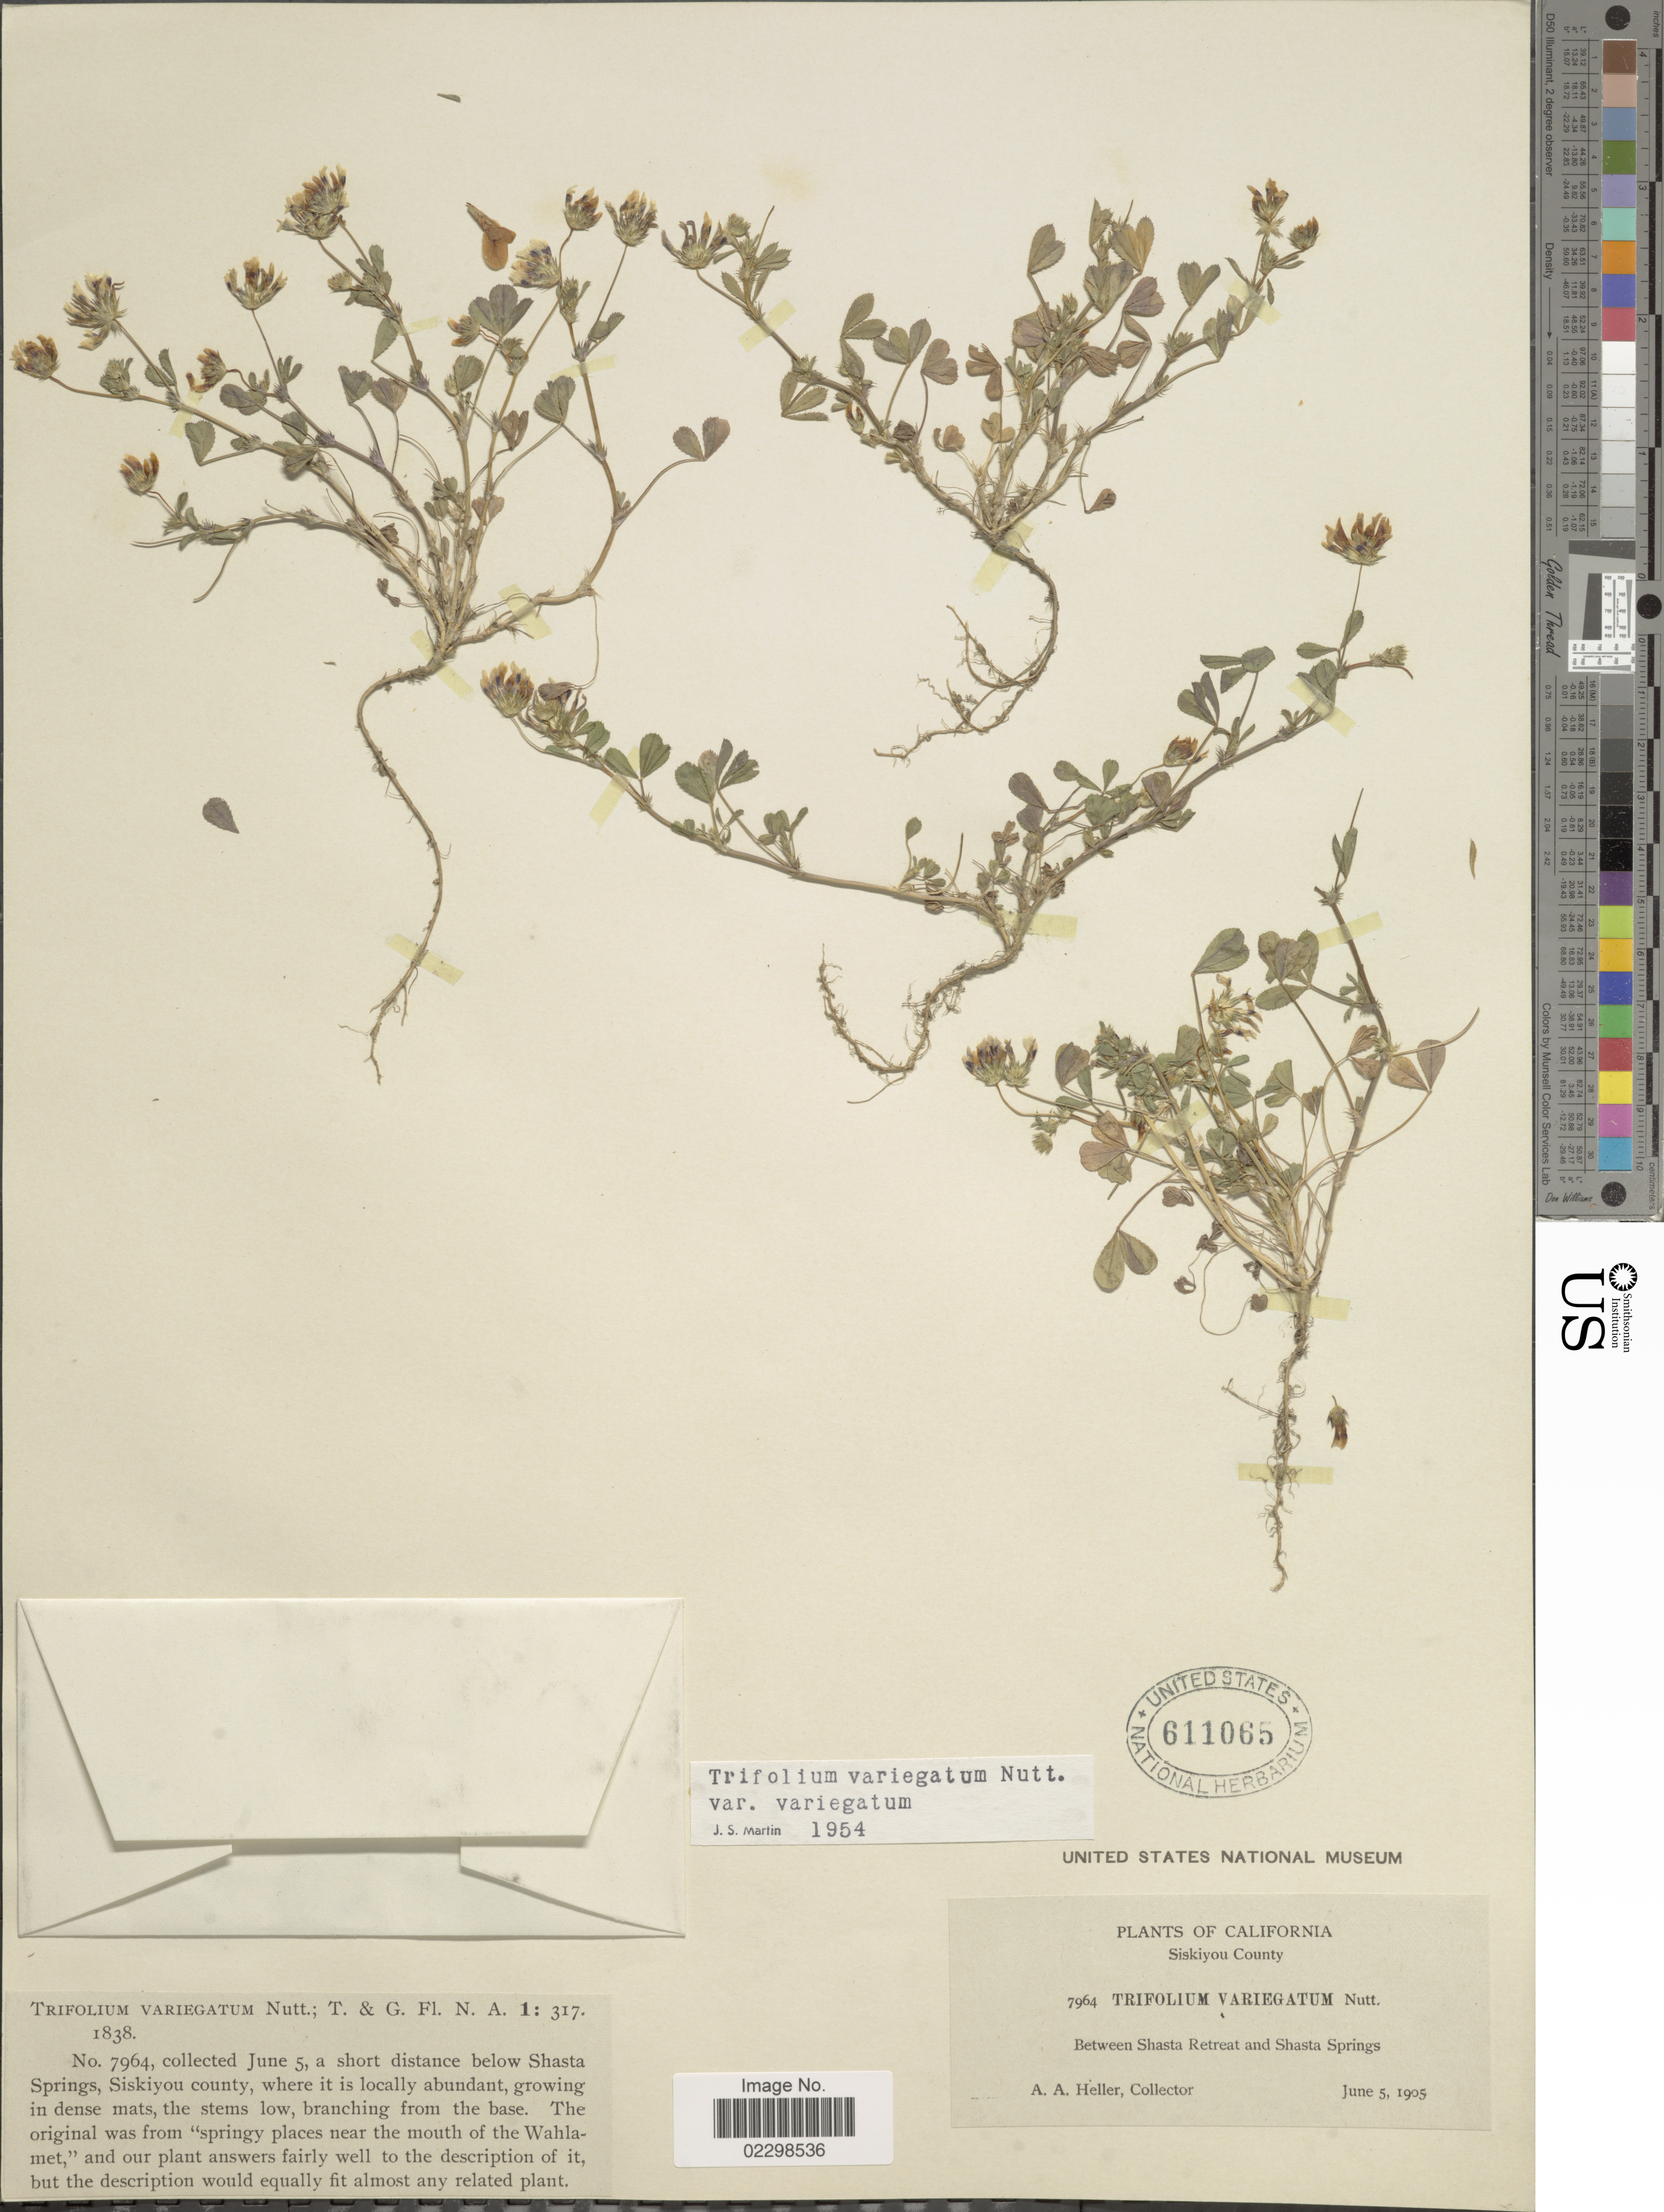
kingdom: Plantae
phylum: Tracheophyta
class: Magnoliopsida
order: Fabales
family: Fabaceae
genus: Trifolium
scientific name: Trifolium variegatum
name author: Nutt.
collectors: A. A. Heller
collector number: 7964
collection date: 1905-06-05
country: United States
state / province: California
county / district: Siskiyou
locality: Siskiyou County, between Shasta Retreat and Shasta Springs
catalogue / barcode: US 611065